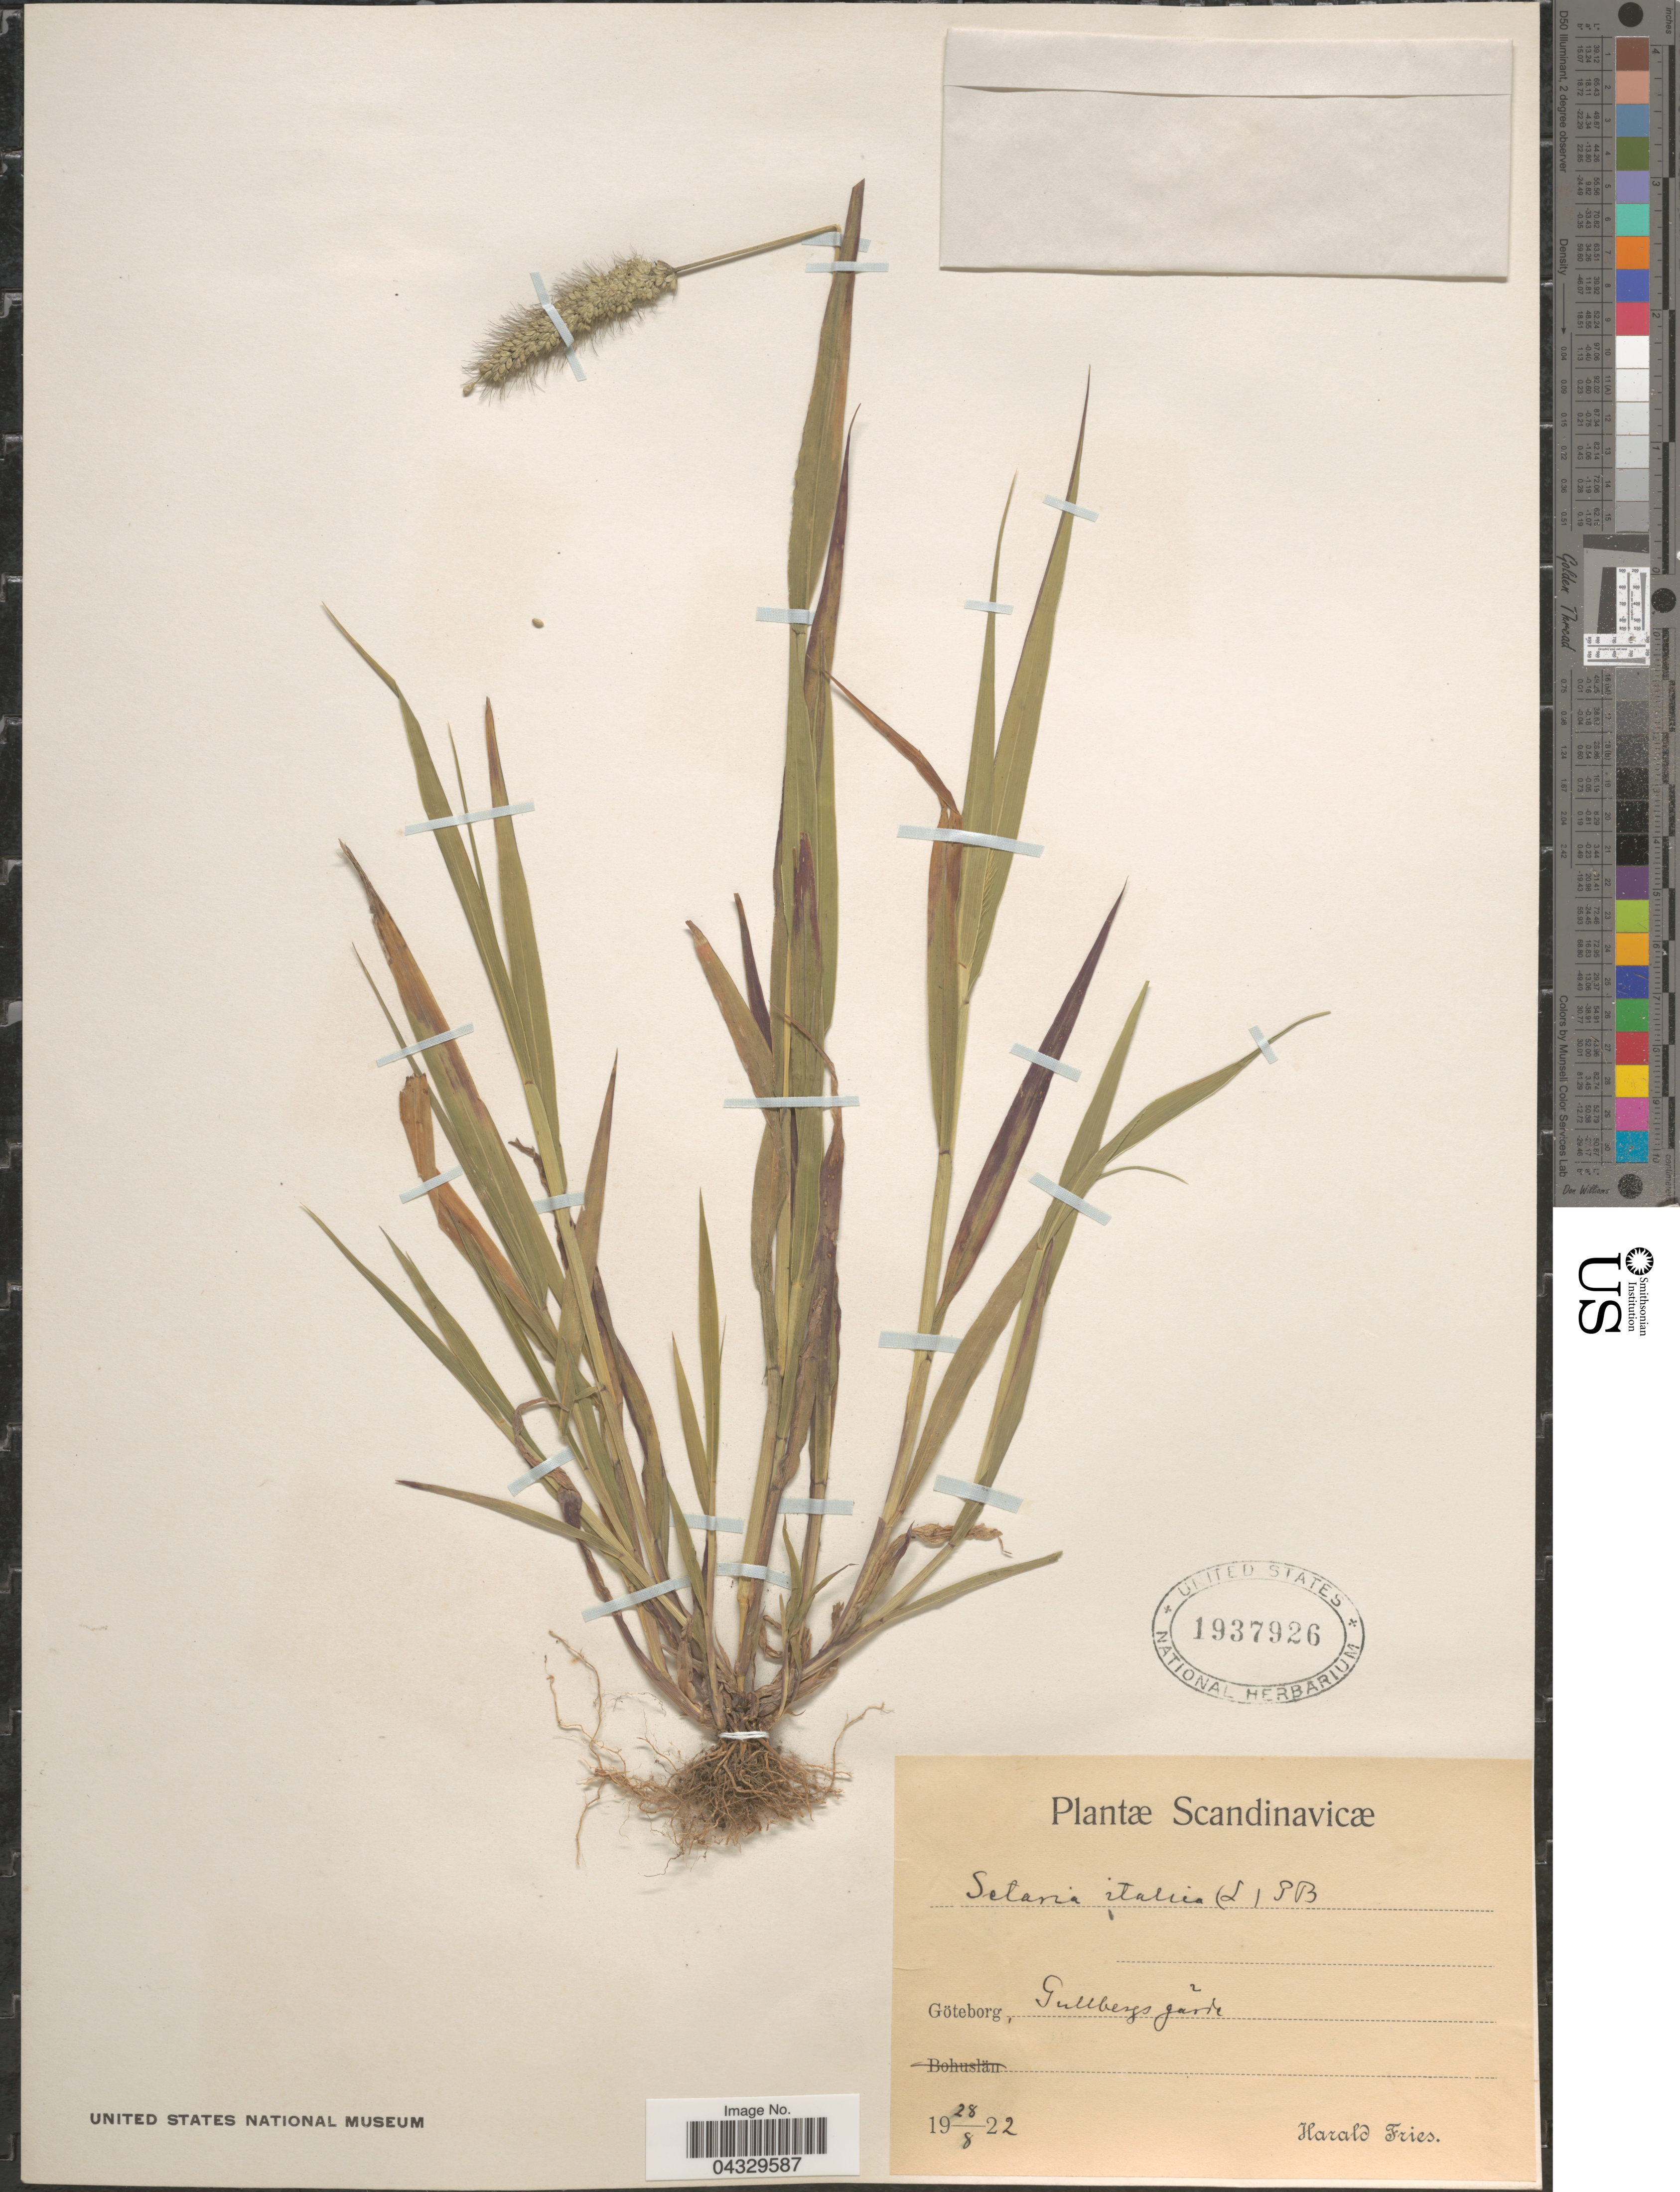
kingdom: Plantae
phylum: Tracheophyta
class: Liliopsida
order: Poales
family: Poaceae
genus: Setaria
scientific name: Setaria italica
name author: (L.) P. Beauv.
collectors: H. Fries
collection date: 1922-08-28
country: Sweden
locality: Scandinavicæ. Göteborg, Gullbergsgärde.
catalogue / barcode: US 1937926